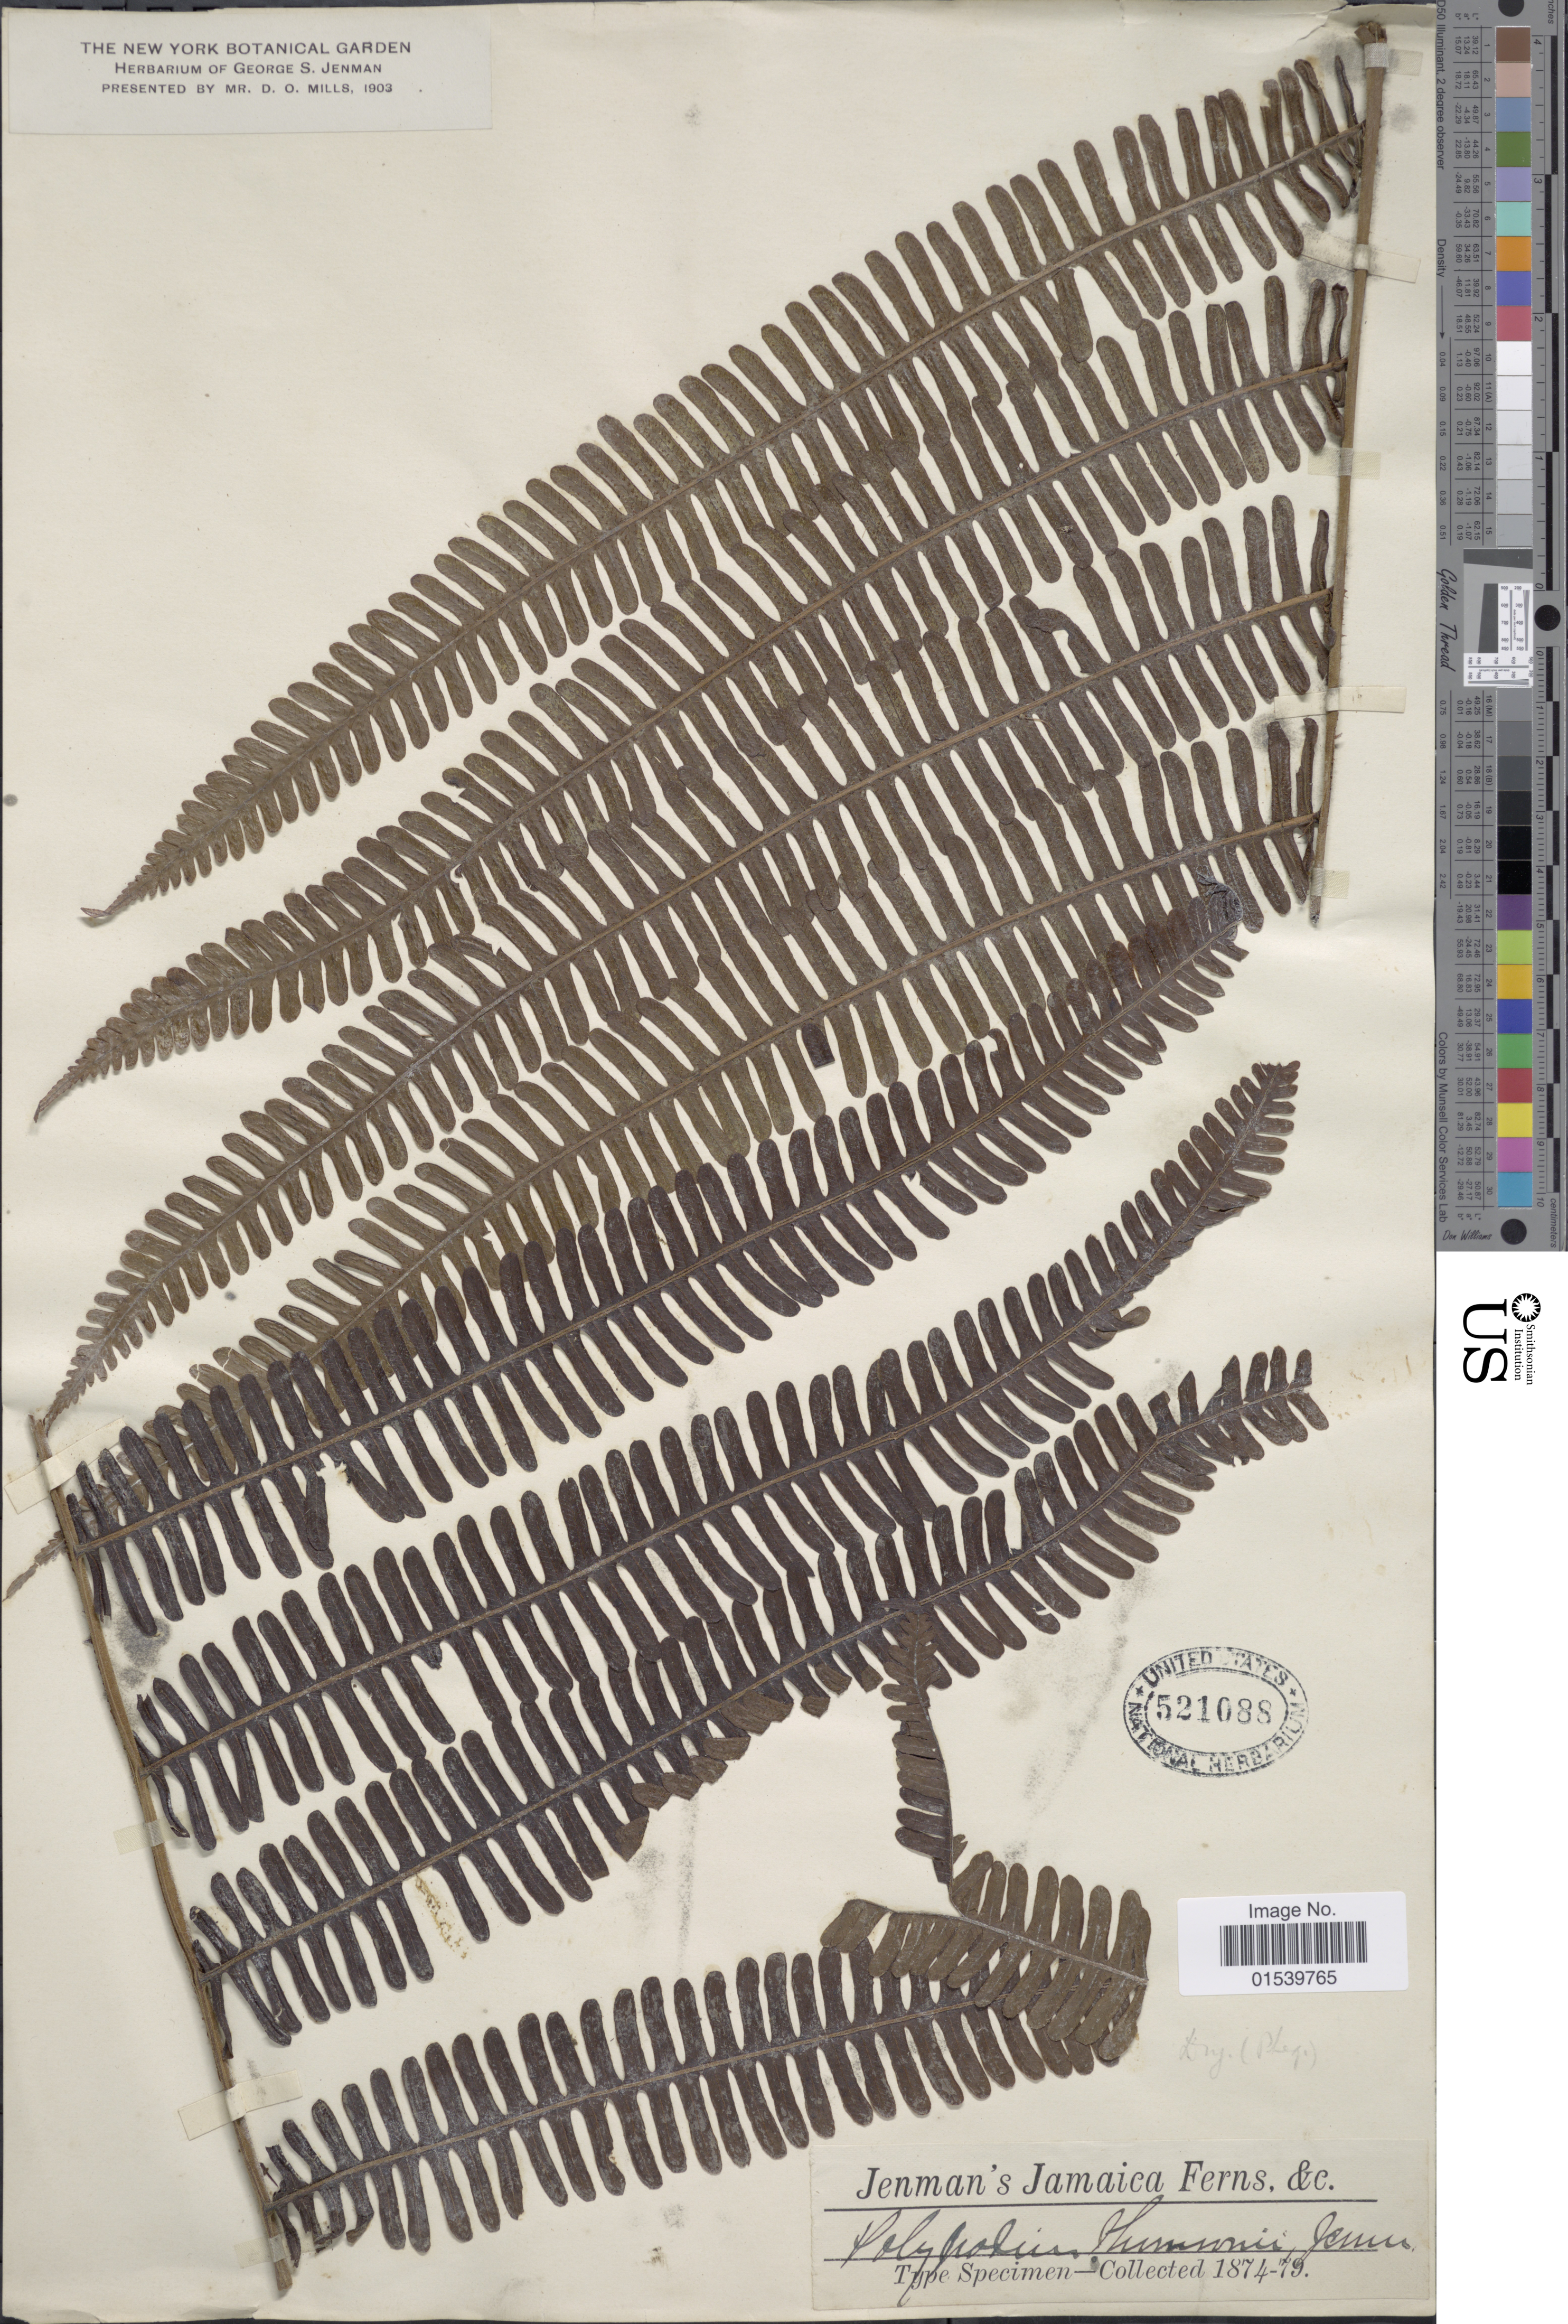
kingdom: Plantae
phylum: Tracheophyta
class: Polypodiopsida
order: Polypodiales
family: Thelypteridaceae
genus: Amauropelta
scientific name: Amauropelta thomsonii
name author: (Jenman) Pic. Serm.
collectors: -. Jenman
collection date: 1874/1879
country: Jamaica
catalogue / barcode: US 521088